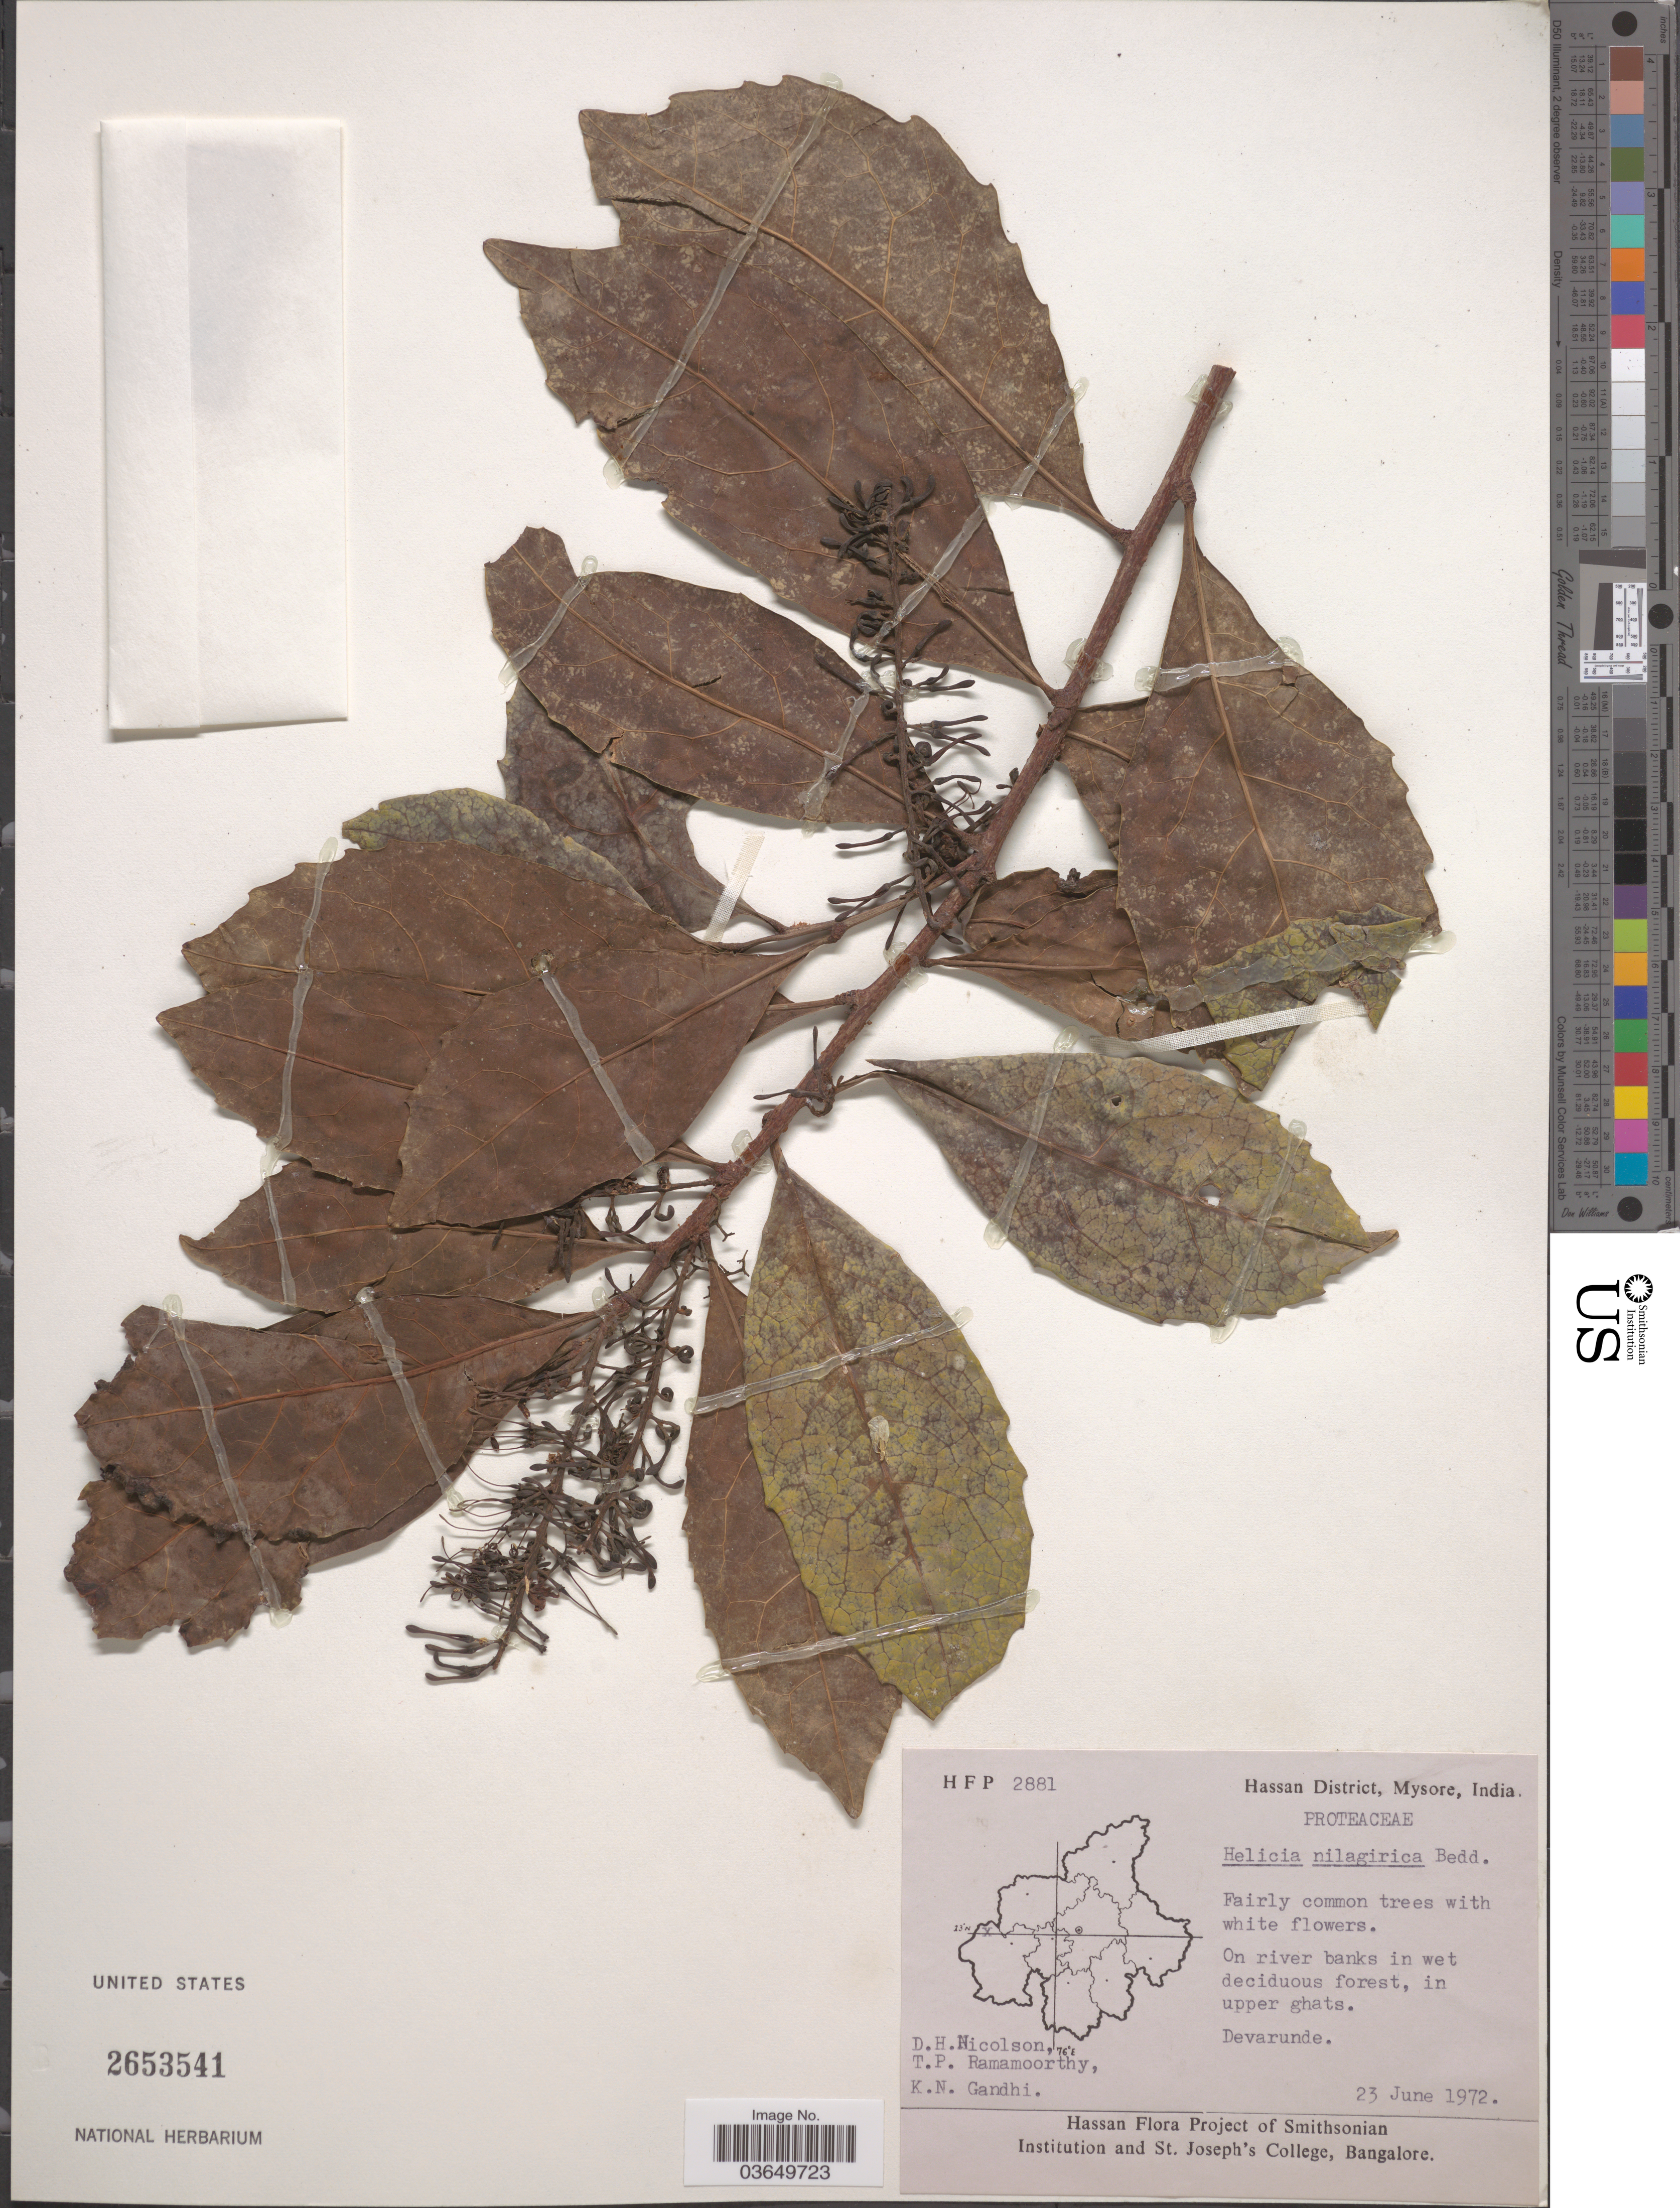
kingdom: Plantae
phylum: Tracheophyta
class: Magnoliopsida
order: Proteales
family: Proteaceae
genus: Helicia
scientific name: Helicia nilagirica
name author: Bedd.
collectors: D. H. Nicolson, T. P. Ramamoorthy & K. N. Gandhi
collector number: HFP 2881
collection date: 1972-06-23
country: India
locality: Hassan District, Mysore. Devarunde.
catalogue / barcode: US 2653541